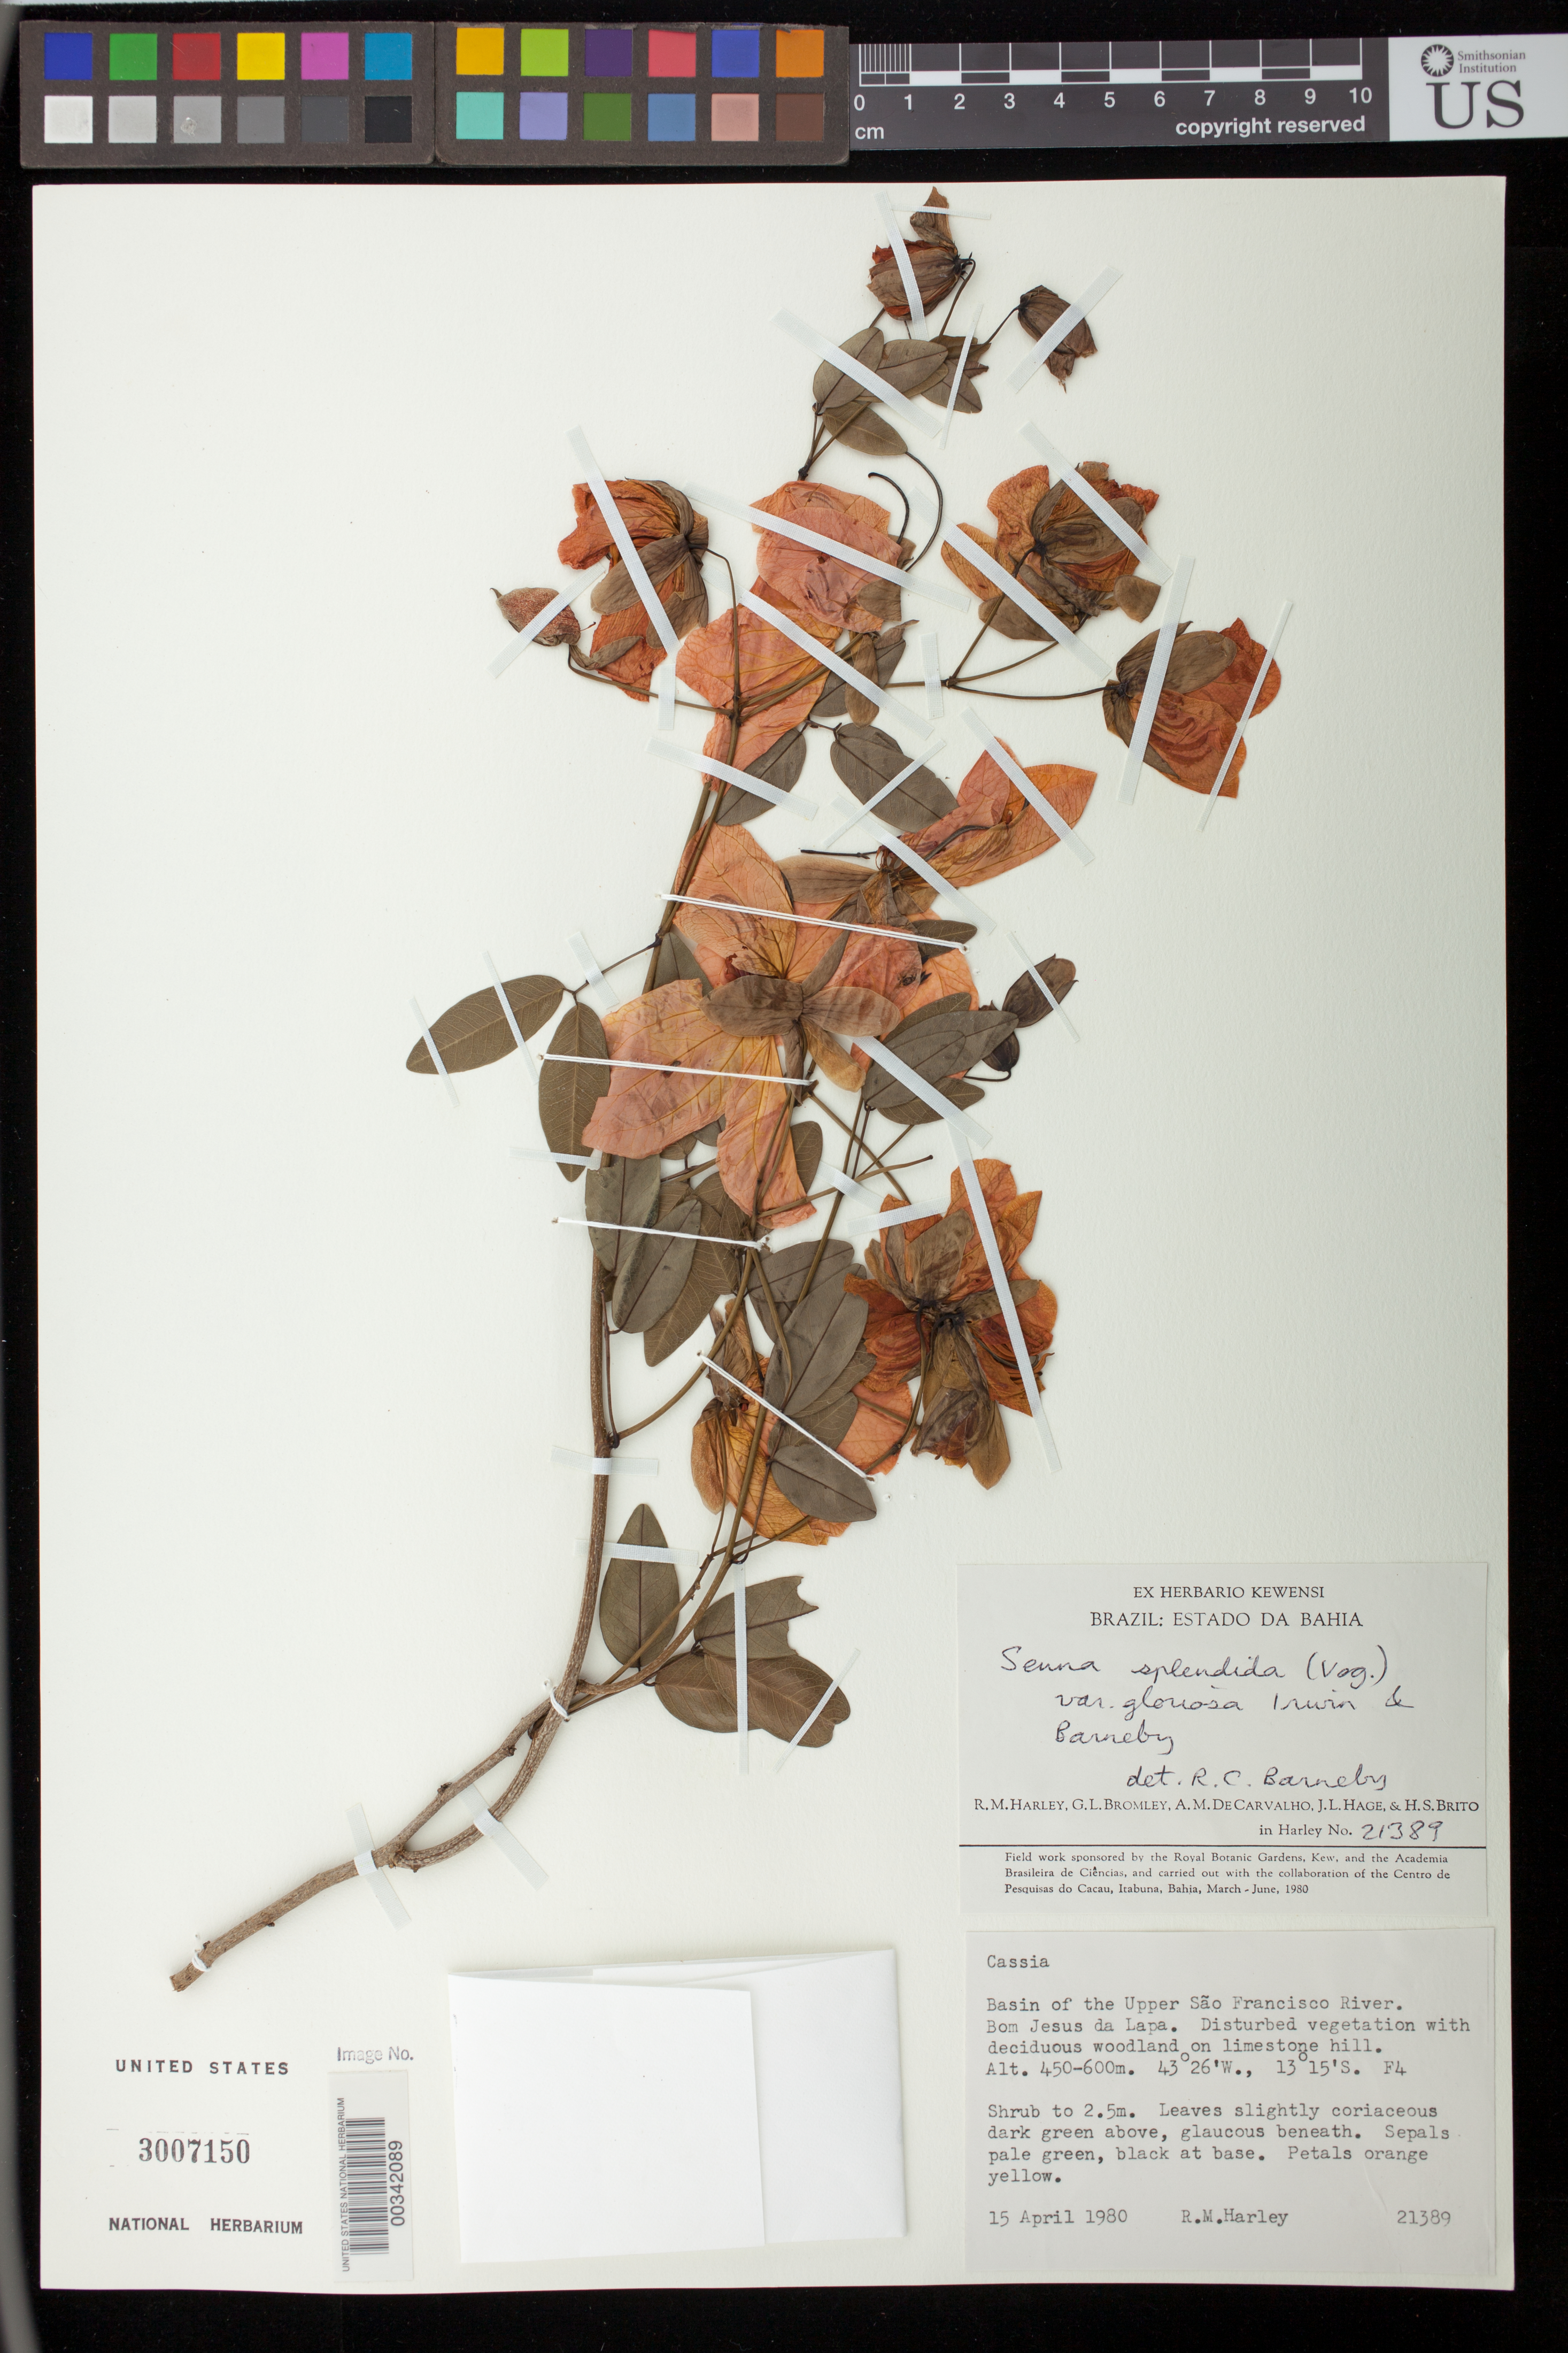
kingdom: Plantae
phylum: Tracheophyta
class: Magnoliopsida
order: Fabales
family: Fabaceae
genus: Senna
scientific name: Senna splendida var. gloriosa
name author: H.S. Irwin & Barneby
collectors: R. M. Harley, G. L. Bromley, A. M. Carvalho, J. L. Hage & H. S. Brito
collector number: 21389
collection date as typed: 15 Apr 1980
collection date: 1980-04-15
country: Brazil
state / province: Bahia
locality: Basin of the upper sao francisco river; bom jesus da lapa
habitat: Disturbed vegetation with deciduous woodland on limestone hill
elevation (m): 450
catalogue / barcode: US 3007150